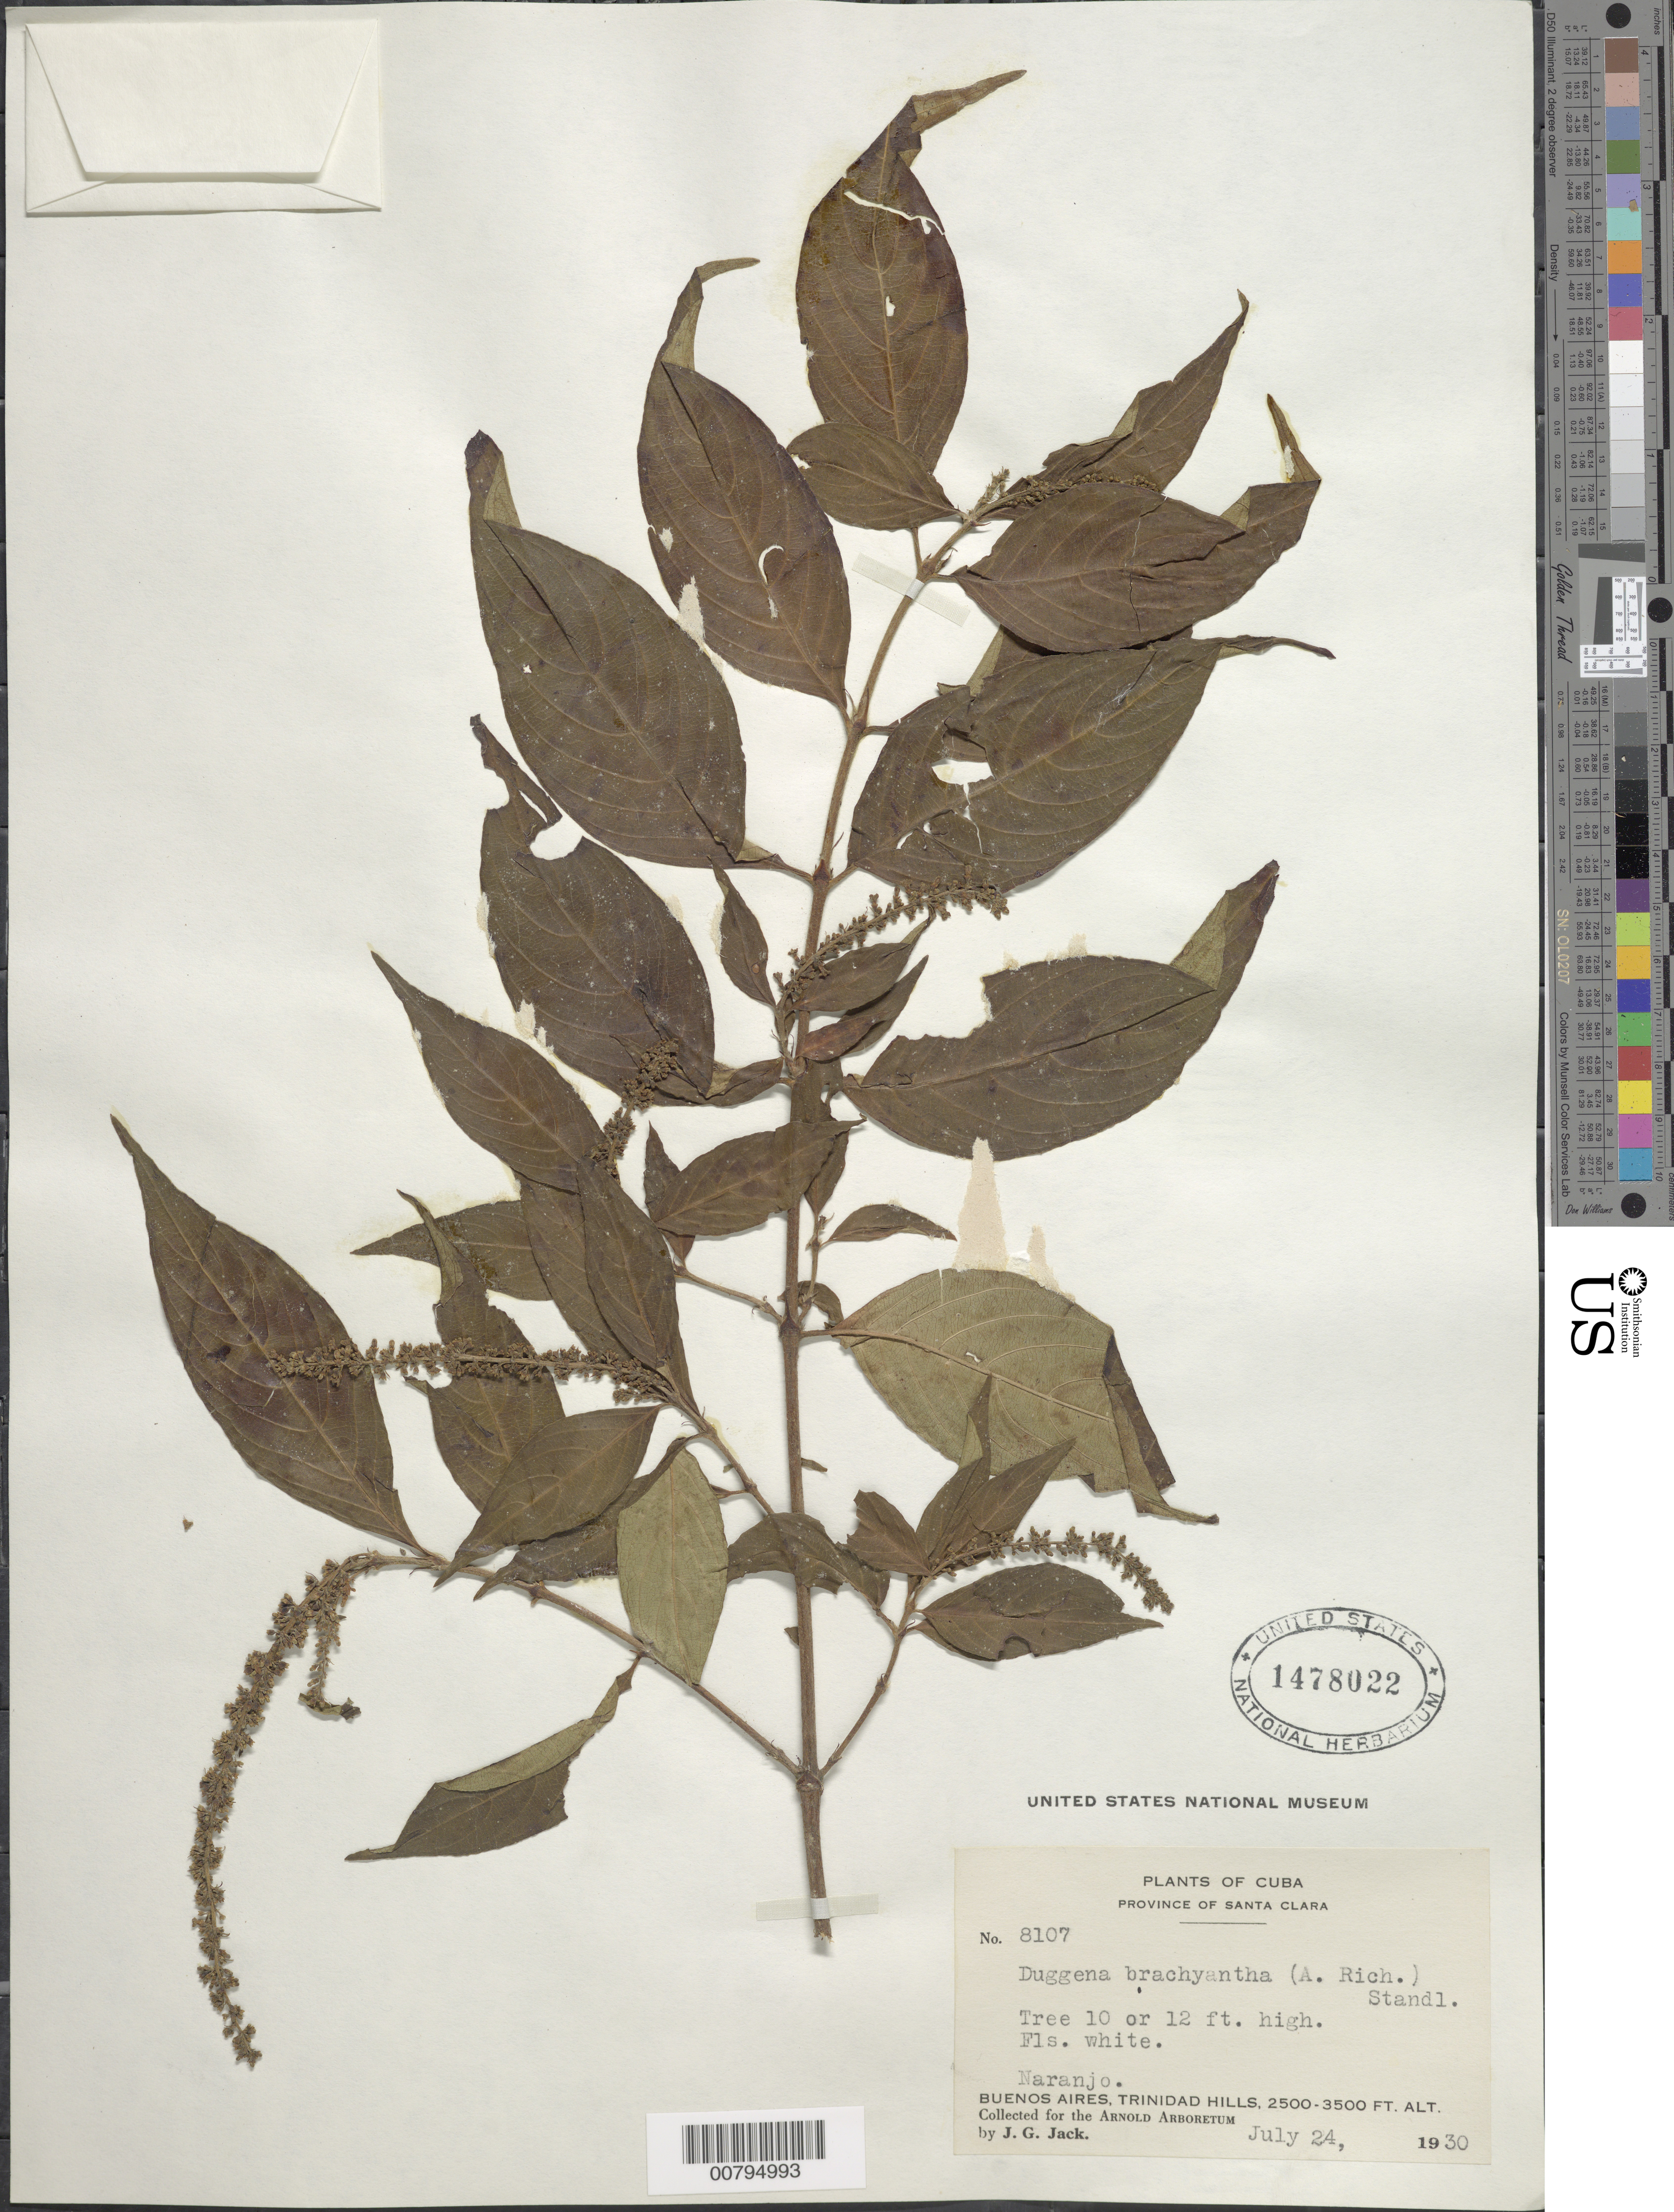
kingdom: Plantae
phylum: Tracheophyta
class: Magnoliopsida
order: Gentianales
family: Rubiaceae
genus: Gonzalagunia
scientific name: Gonzalagunia brachyantha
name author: (A. Rich.) Urb.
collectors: J. G. Jack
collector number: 8107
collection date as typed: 24 Jul 1930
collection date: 1930-07-24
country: Cuba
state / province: Las Villas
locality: Naranjo. Buenos Aires, Trinidad Hills.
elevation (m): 762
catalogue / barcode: US 1478022